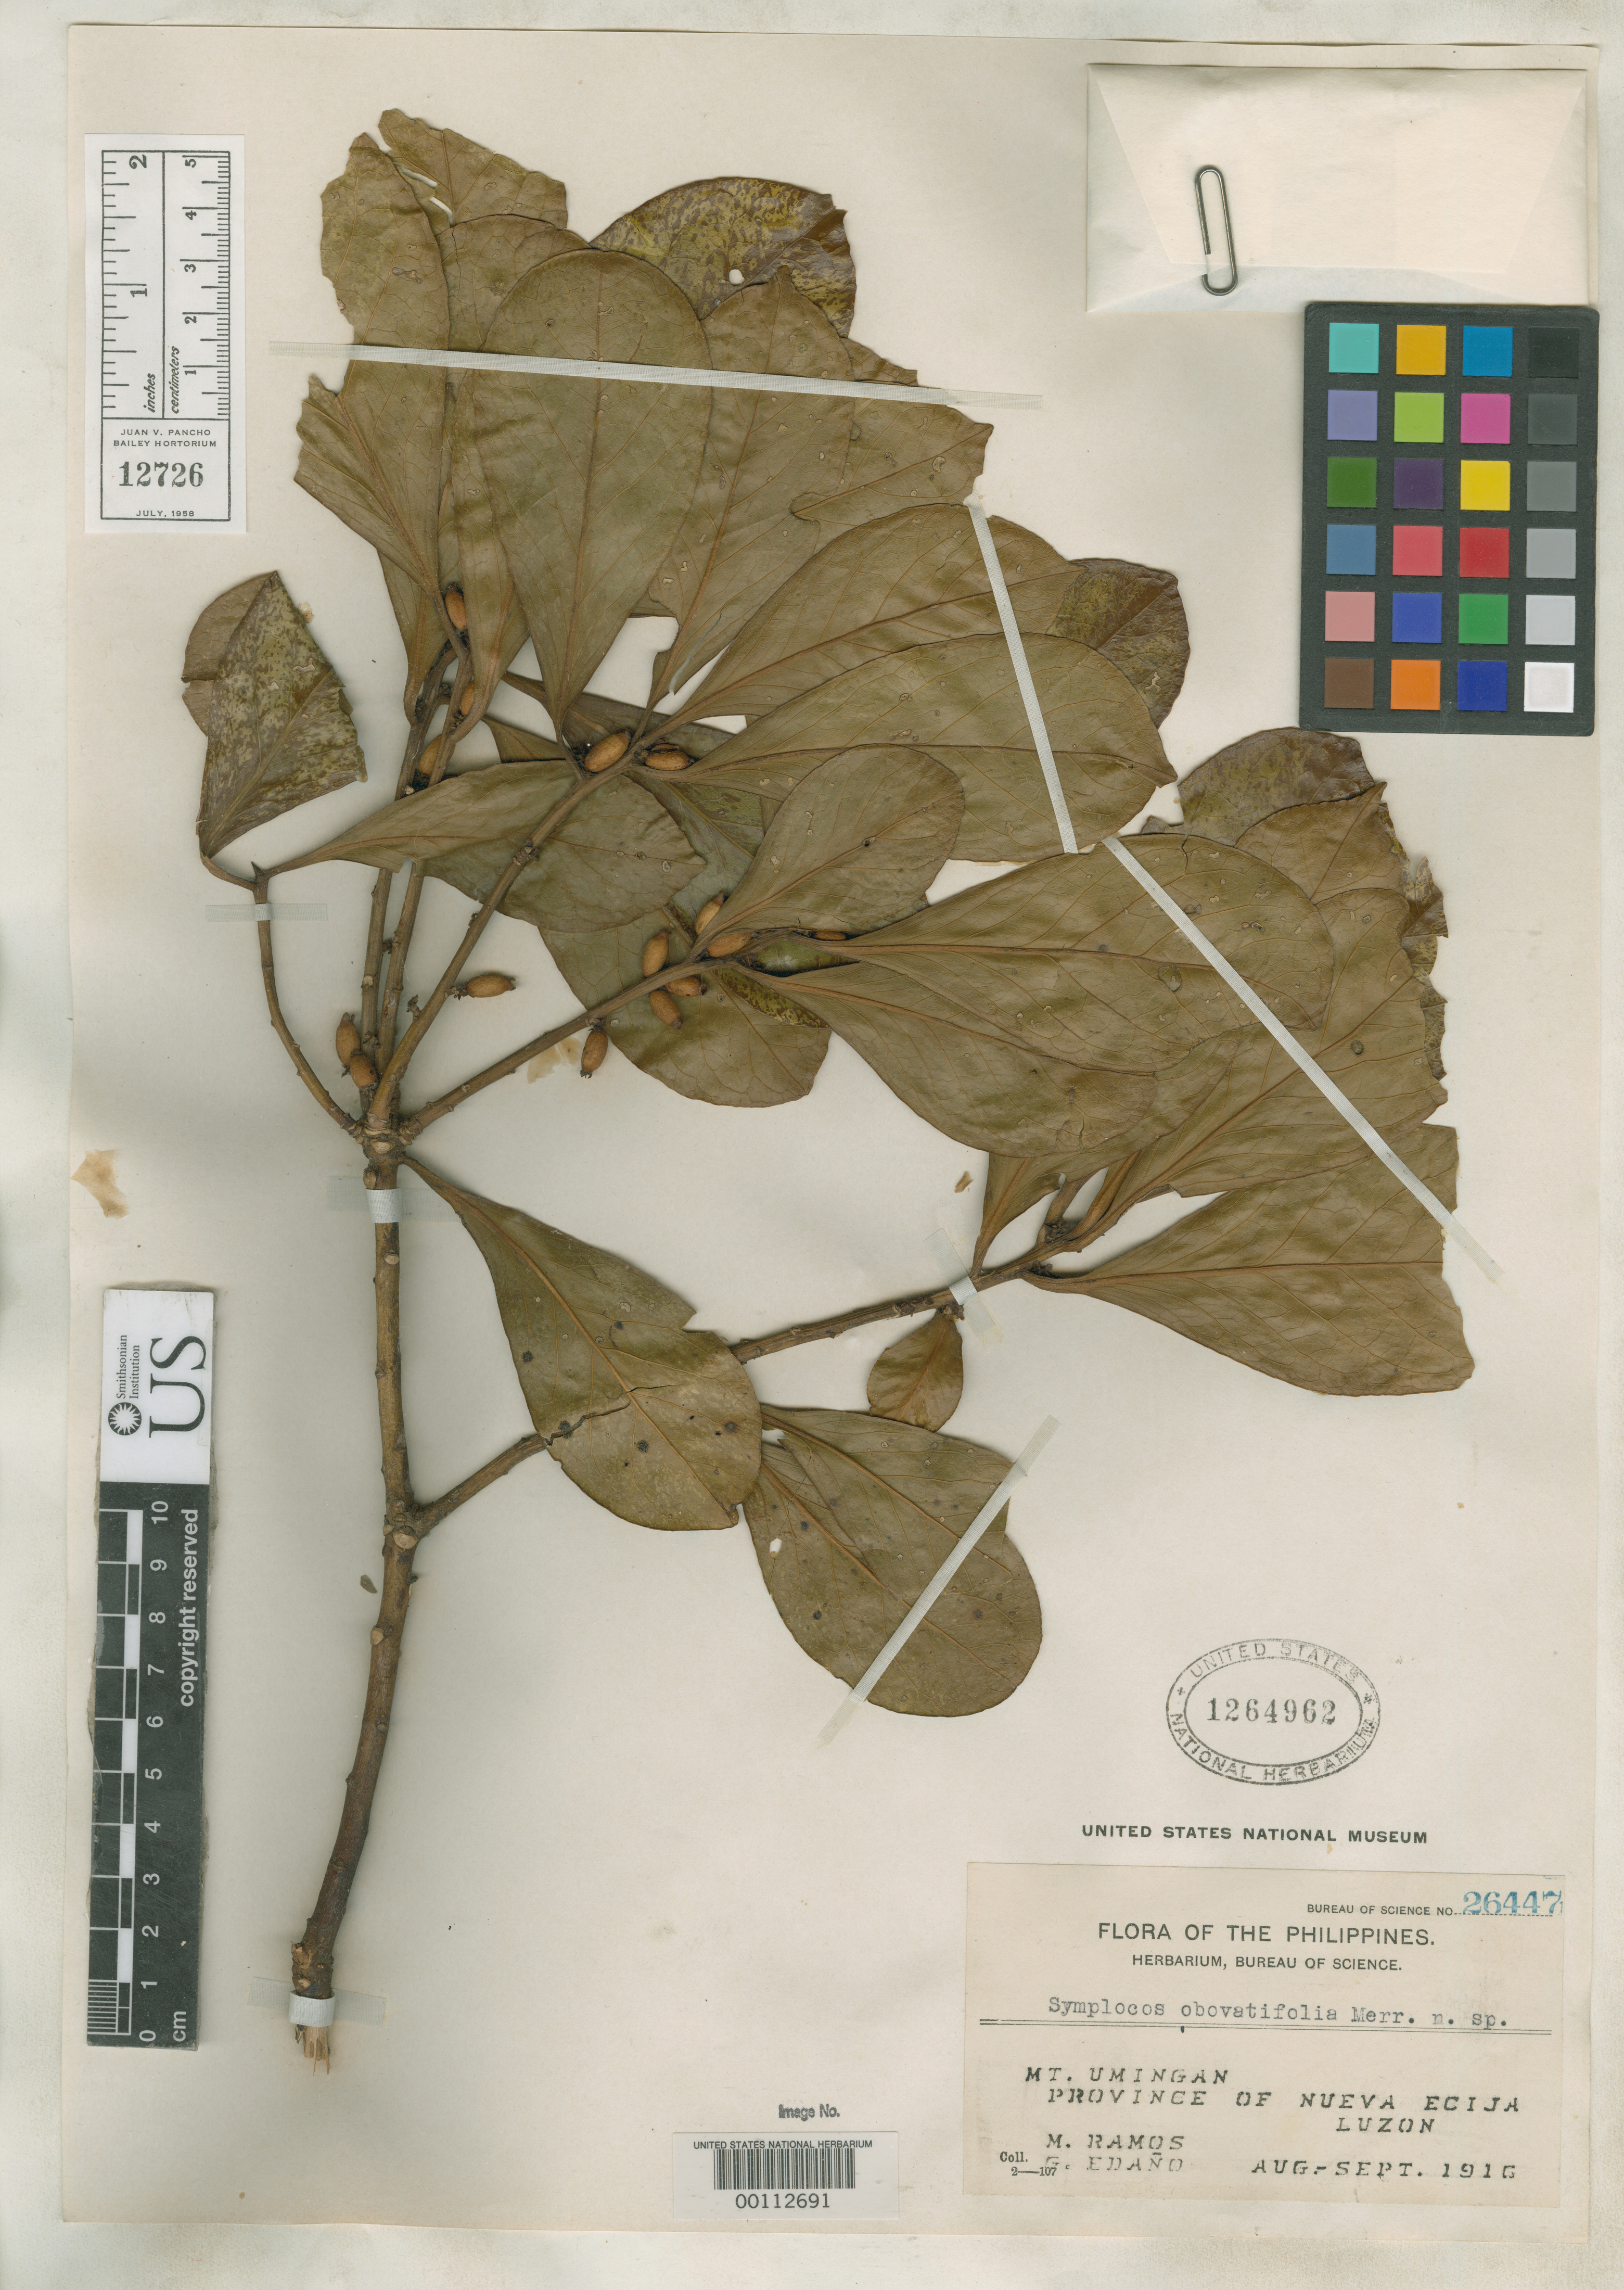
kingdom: Plantae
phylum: Tracheophyta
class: Magnoliopsida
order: Ericales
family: Symplocaceae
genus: Symplocos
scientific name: Symplocos obovatifolia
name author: Merr.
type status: Isotype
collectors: M. Ramos & G. E. Edaño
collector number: Bur. Sci. 26447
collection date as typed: Aug 1916 to -- Sep 1916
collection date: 1916-08/1916-09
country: Philippines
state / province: Central Luzon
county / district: Nueva Ecija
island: Luzon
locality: Mt. Umingan.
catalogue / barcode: US 1264962